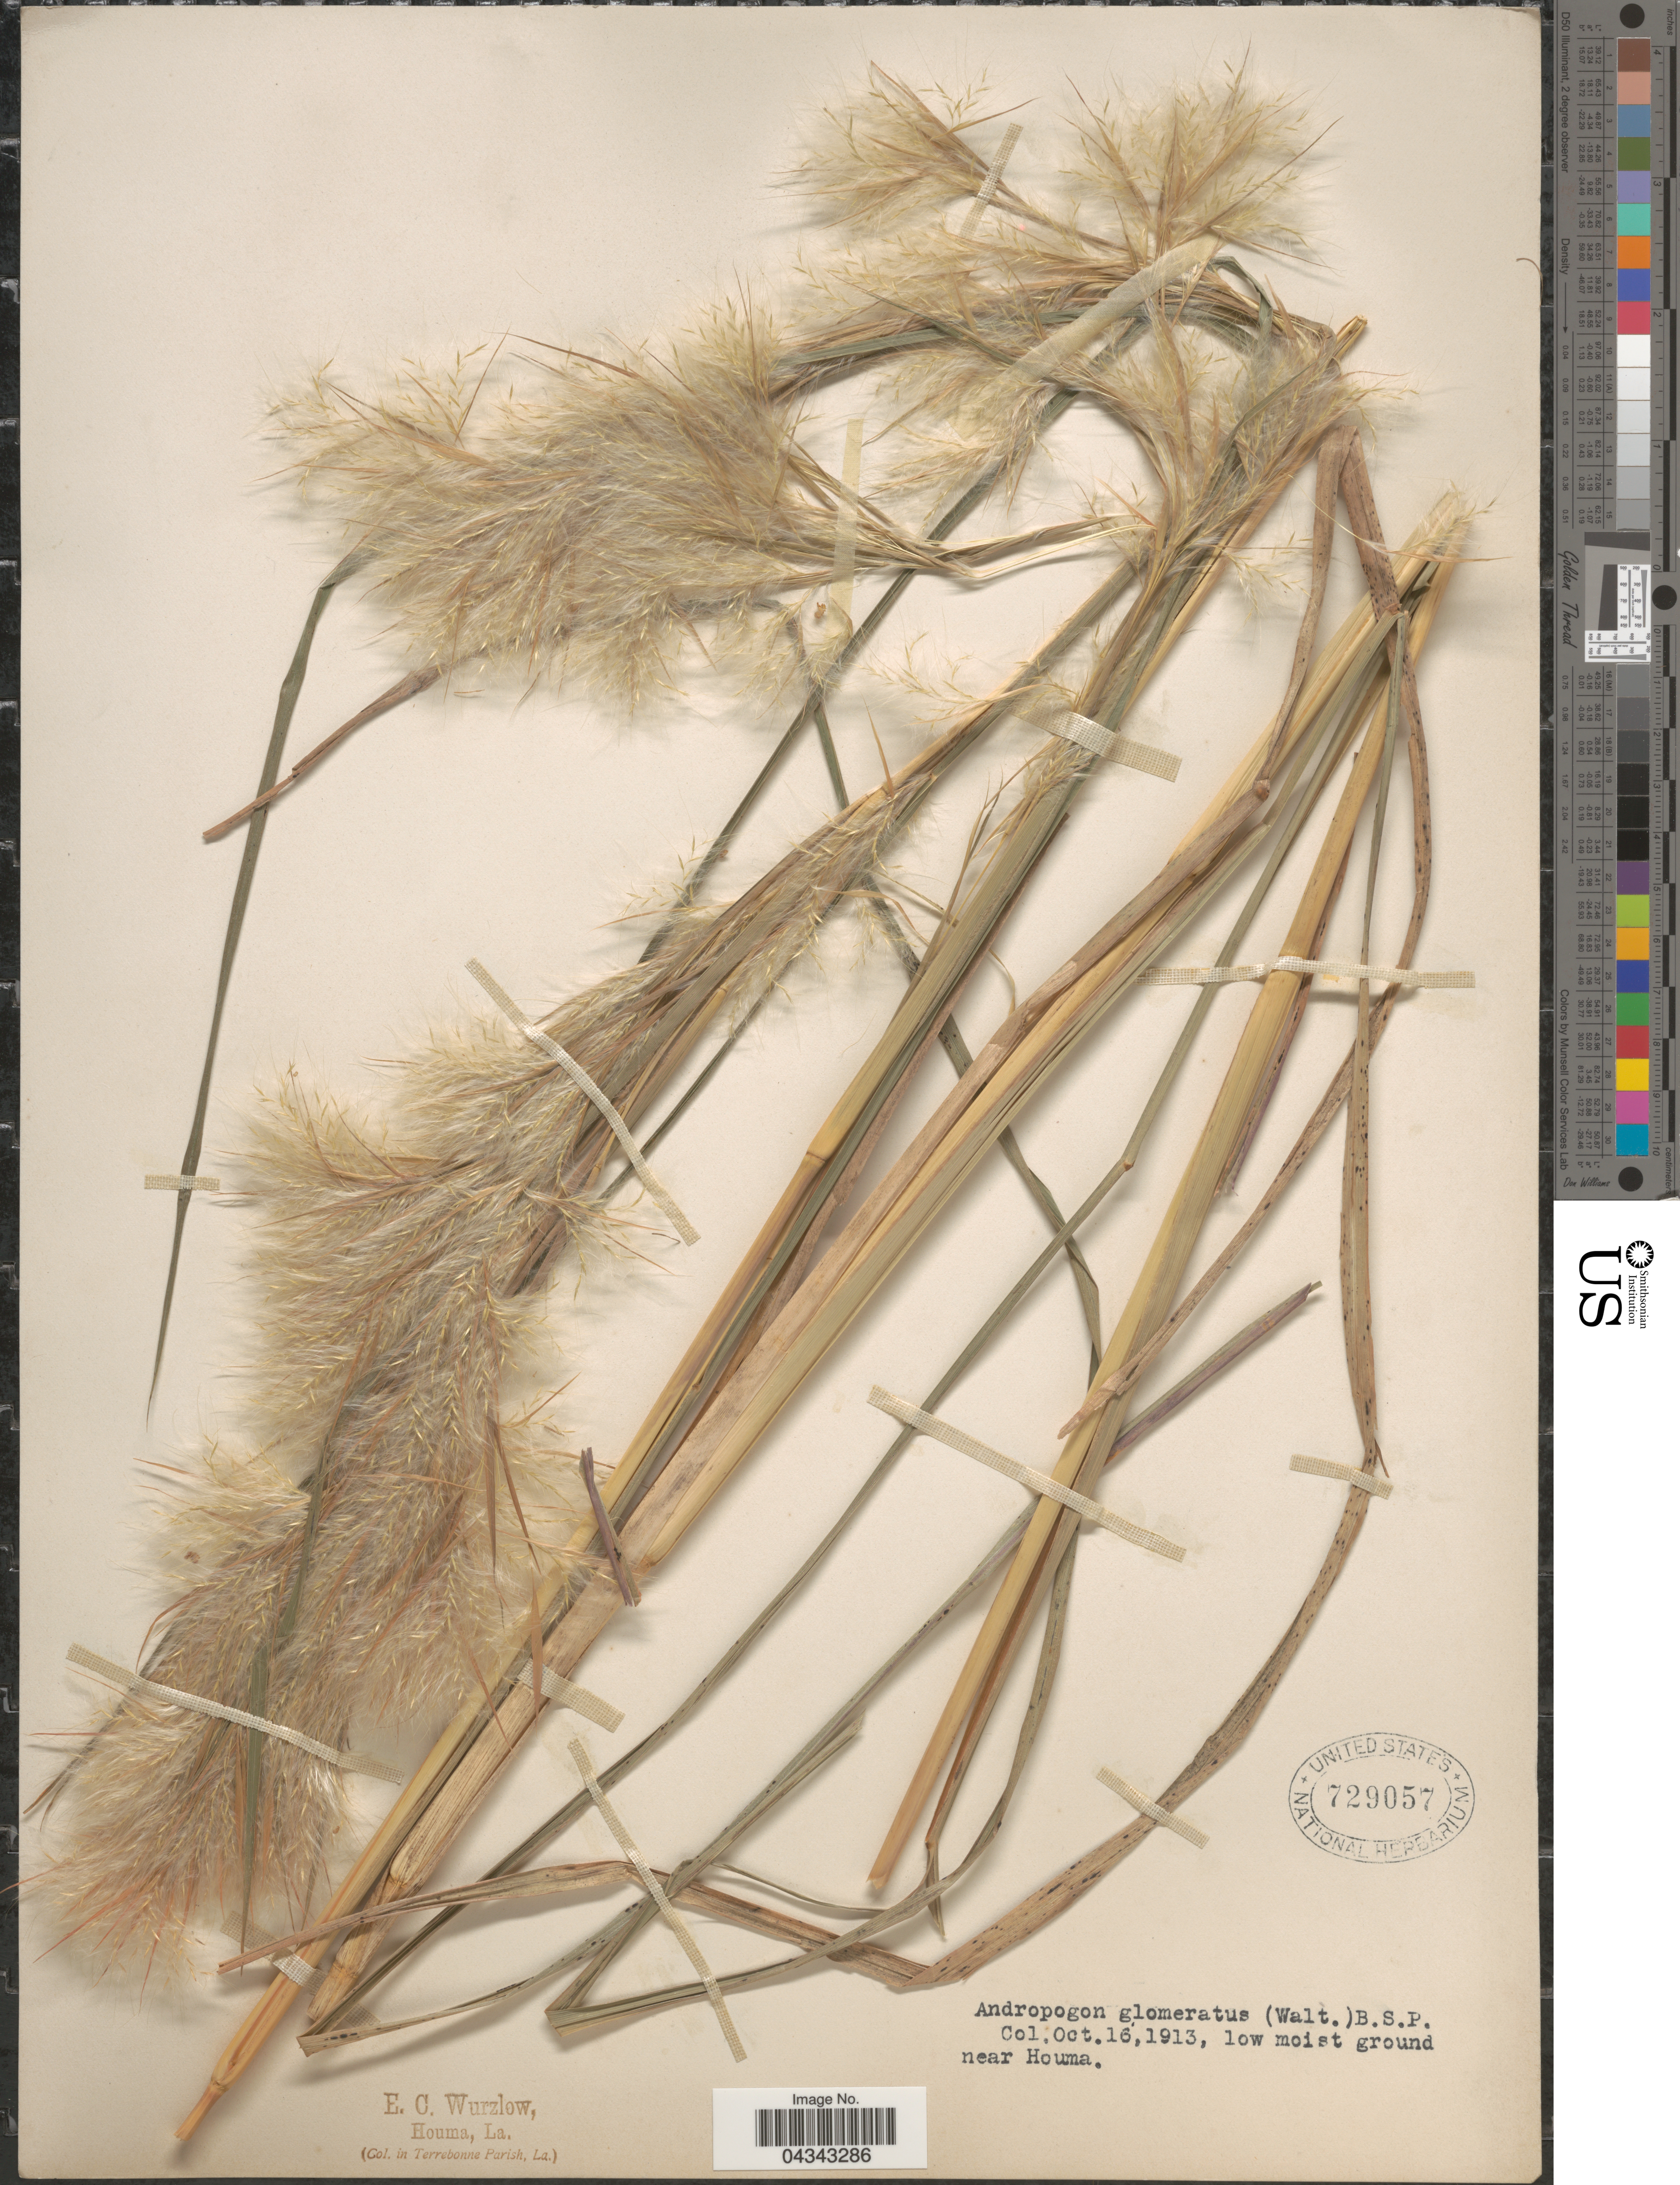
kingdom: Plantae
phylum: Tracheophyta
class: Liliopsida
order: Poales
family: Poaceae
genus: Andropogon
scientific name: Andropogon glomeratus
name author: (Walter) Britton, Stearns & Poggenb.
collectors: E. Wurzlow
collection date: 1913-10-16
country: United States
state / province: Louisiana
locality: Low moist ground near Houma.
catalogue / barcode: US 729057